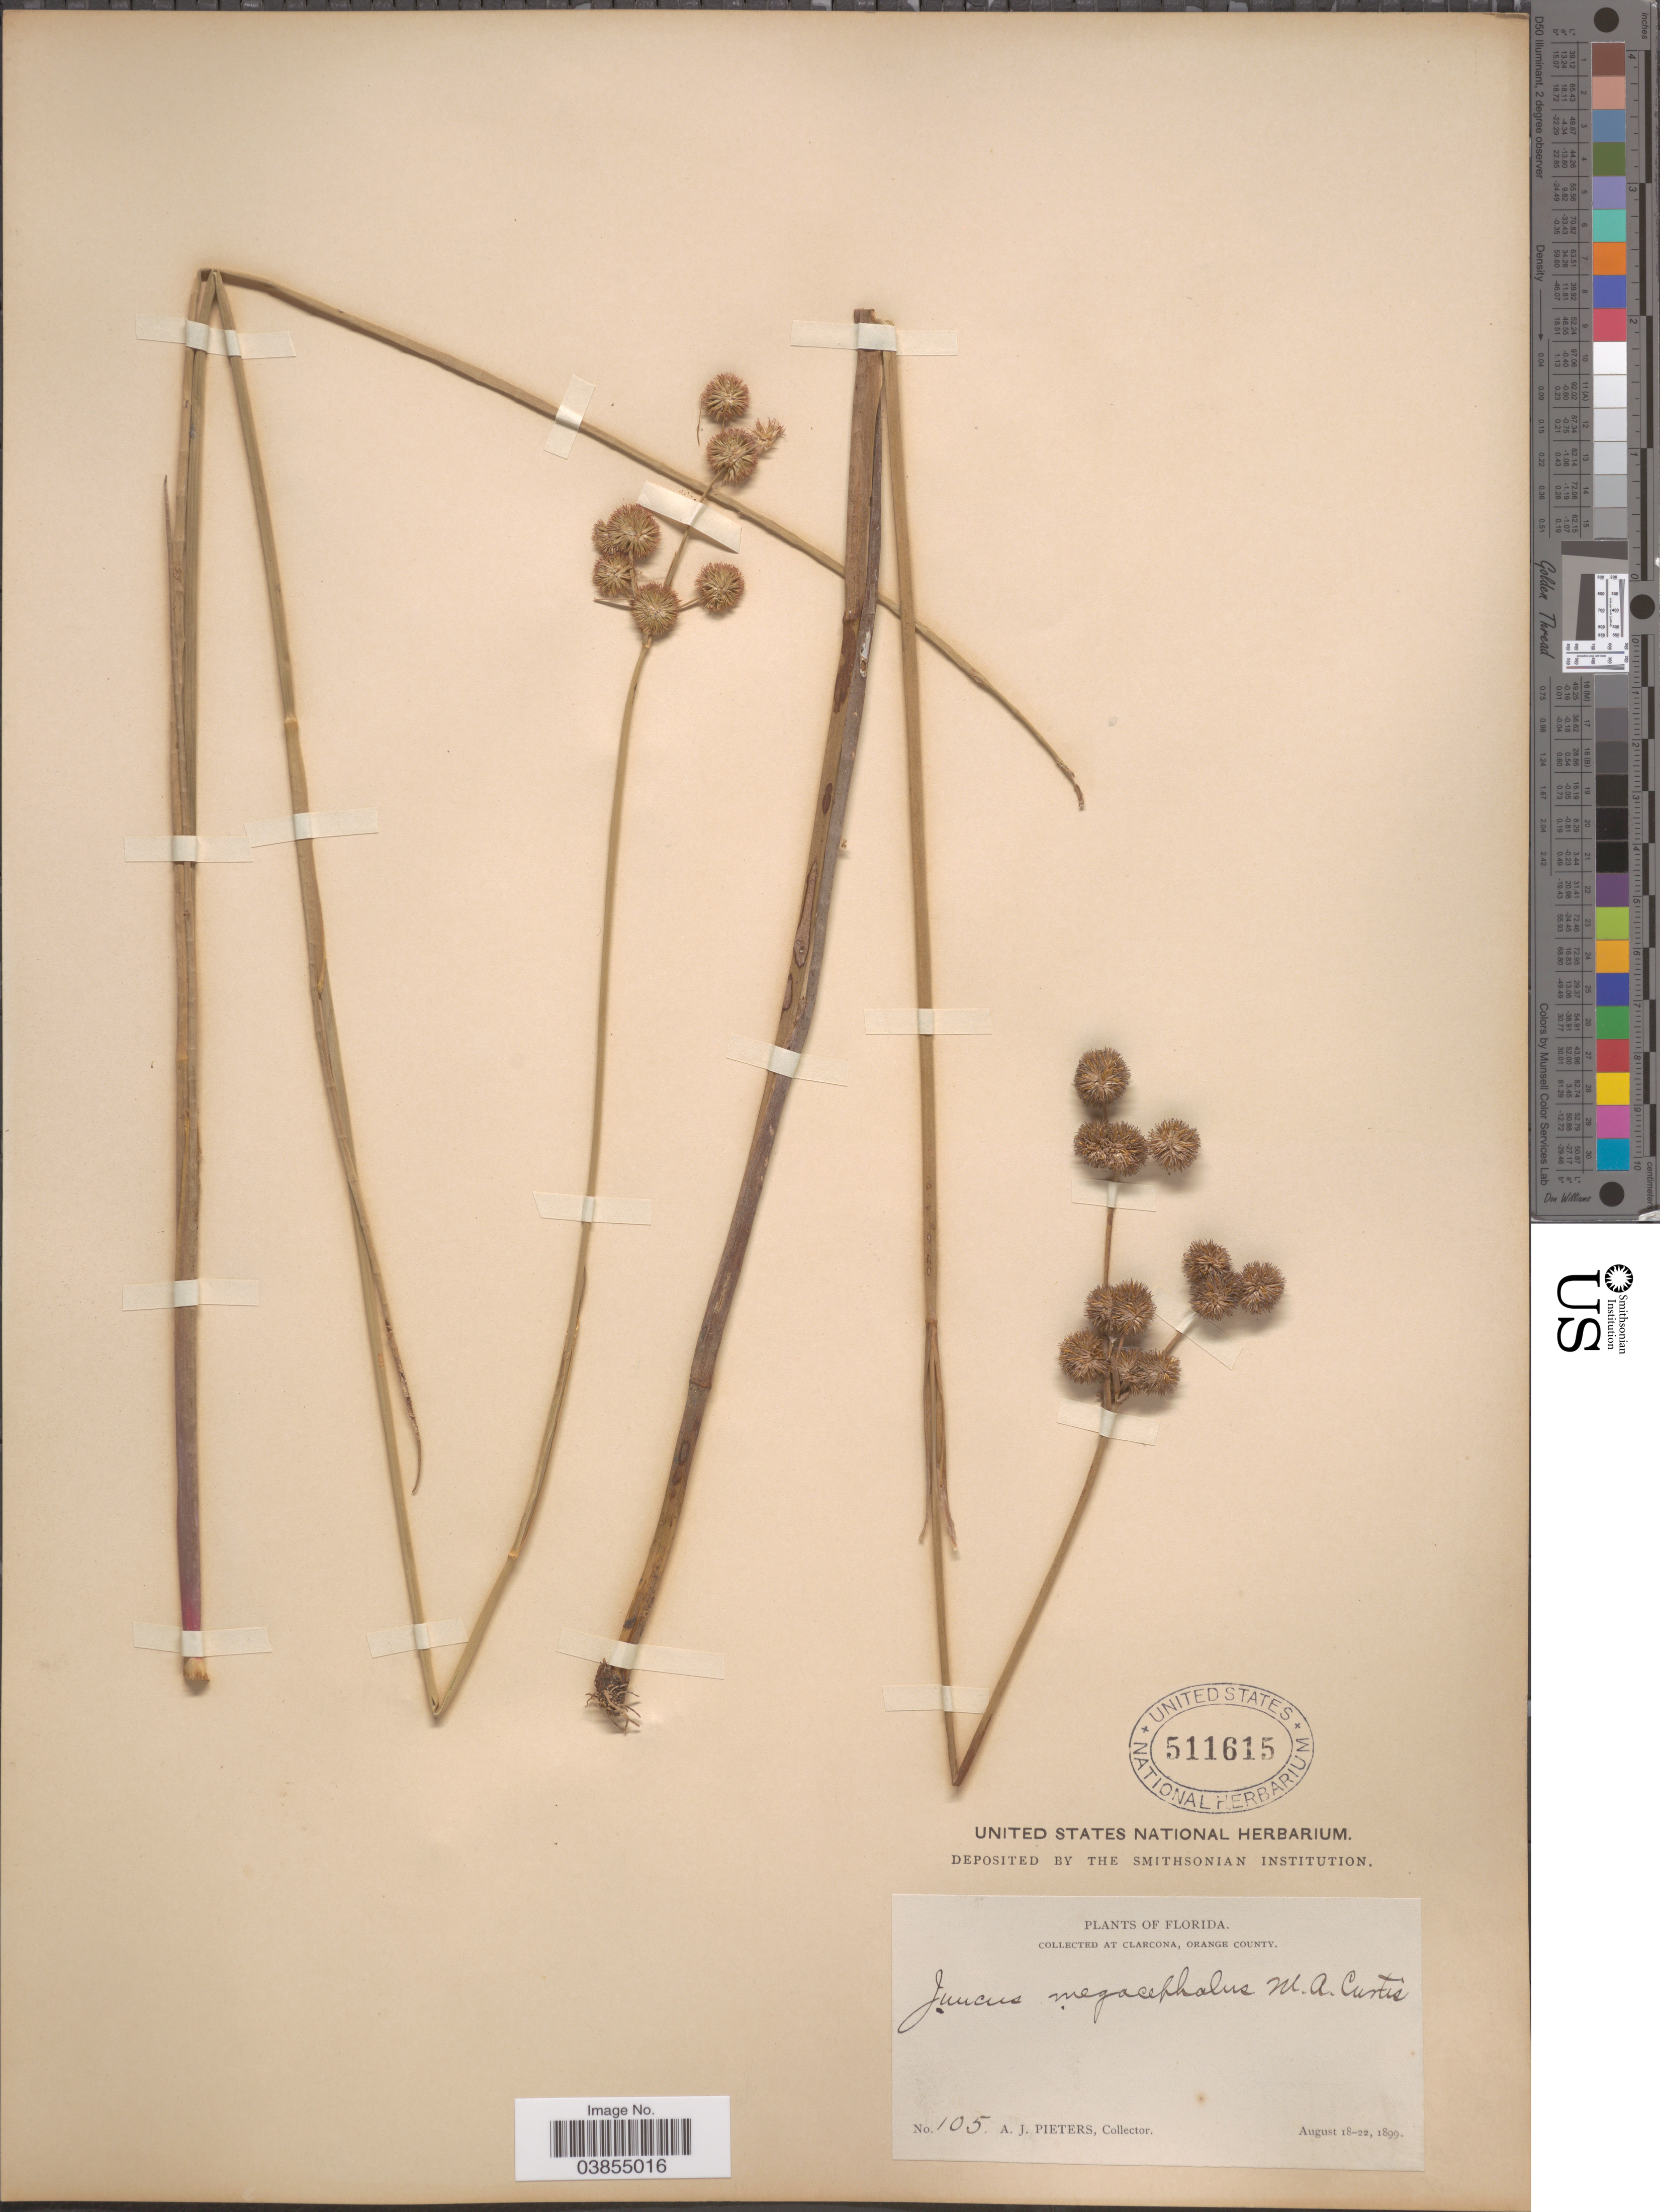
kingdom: Plantae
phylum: Tracheophyta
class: Liliopsida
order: Poales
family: Juncaceae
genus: Juncus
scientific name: Juncus megacephalus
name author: M.A. Curtis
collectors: A. Pieters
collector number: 105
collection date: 1899-08-18/1899-08-22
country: United States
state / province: Florida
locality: At Clarcona, Orange County.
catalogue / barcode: US 511615